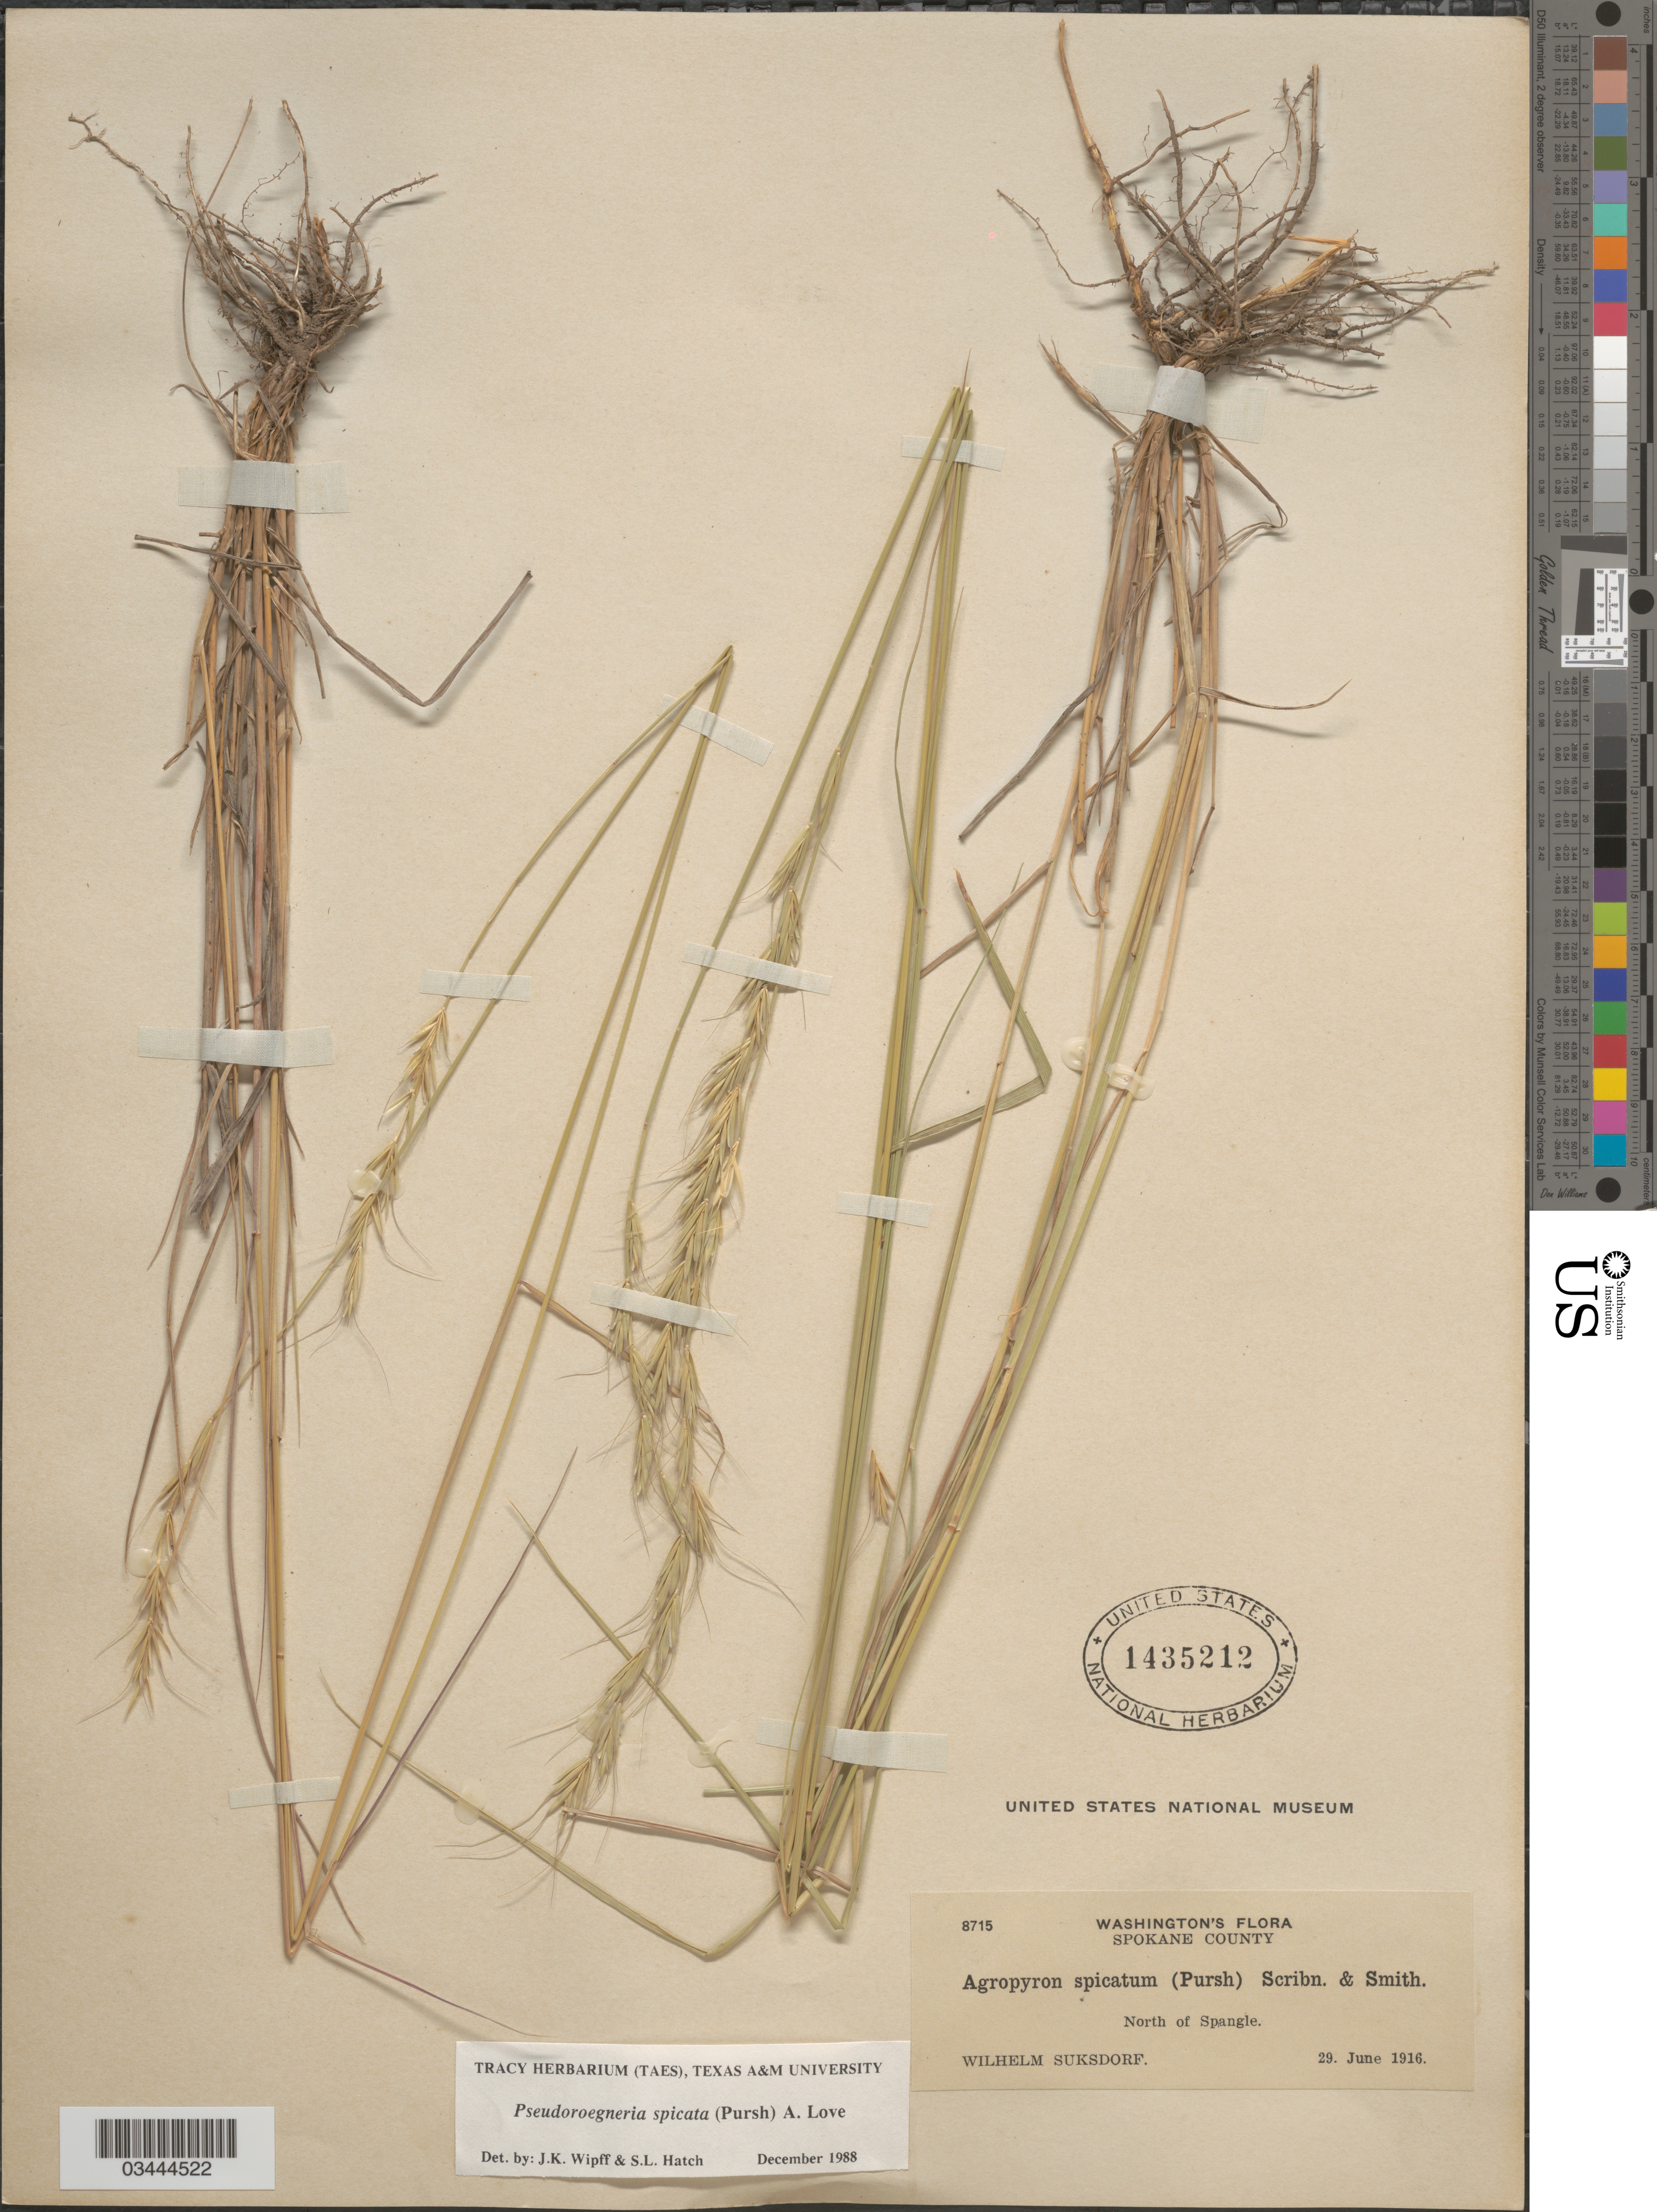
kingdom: Plantae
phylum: Tracheophyta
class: Liliopsida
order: Poales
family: Poaceae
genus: Pseudoroegneria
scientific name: Pseudoroegneria spicata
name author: (Pursh) Á. Löve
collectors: W. N. Suksdorf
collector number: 8715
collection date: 1916-06-29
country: United States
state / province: Washington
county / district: Spokane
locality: Spokane County. North of Spangle.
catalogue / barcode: US 1435212